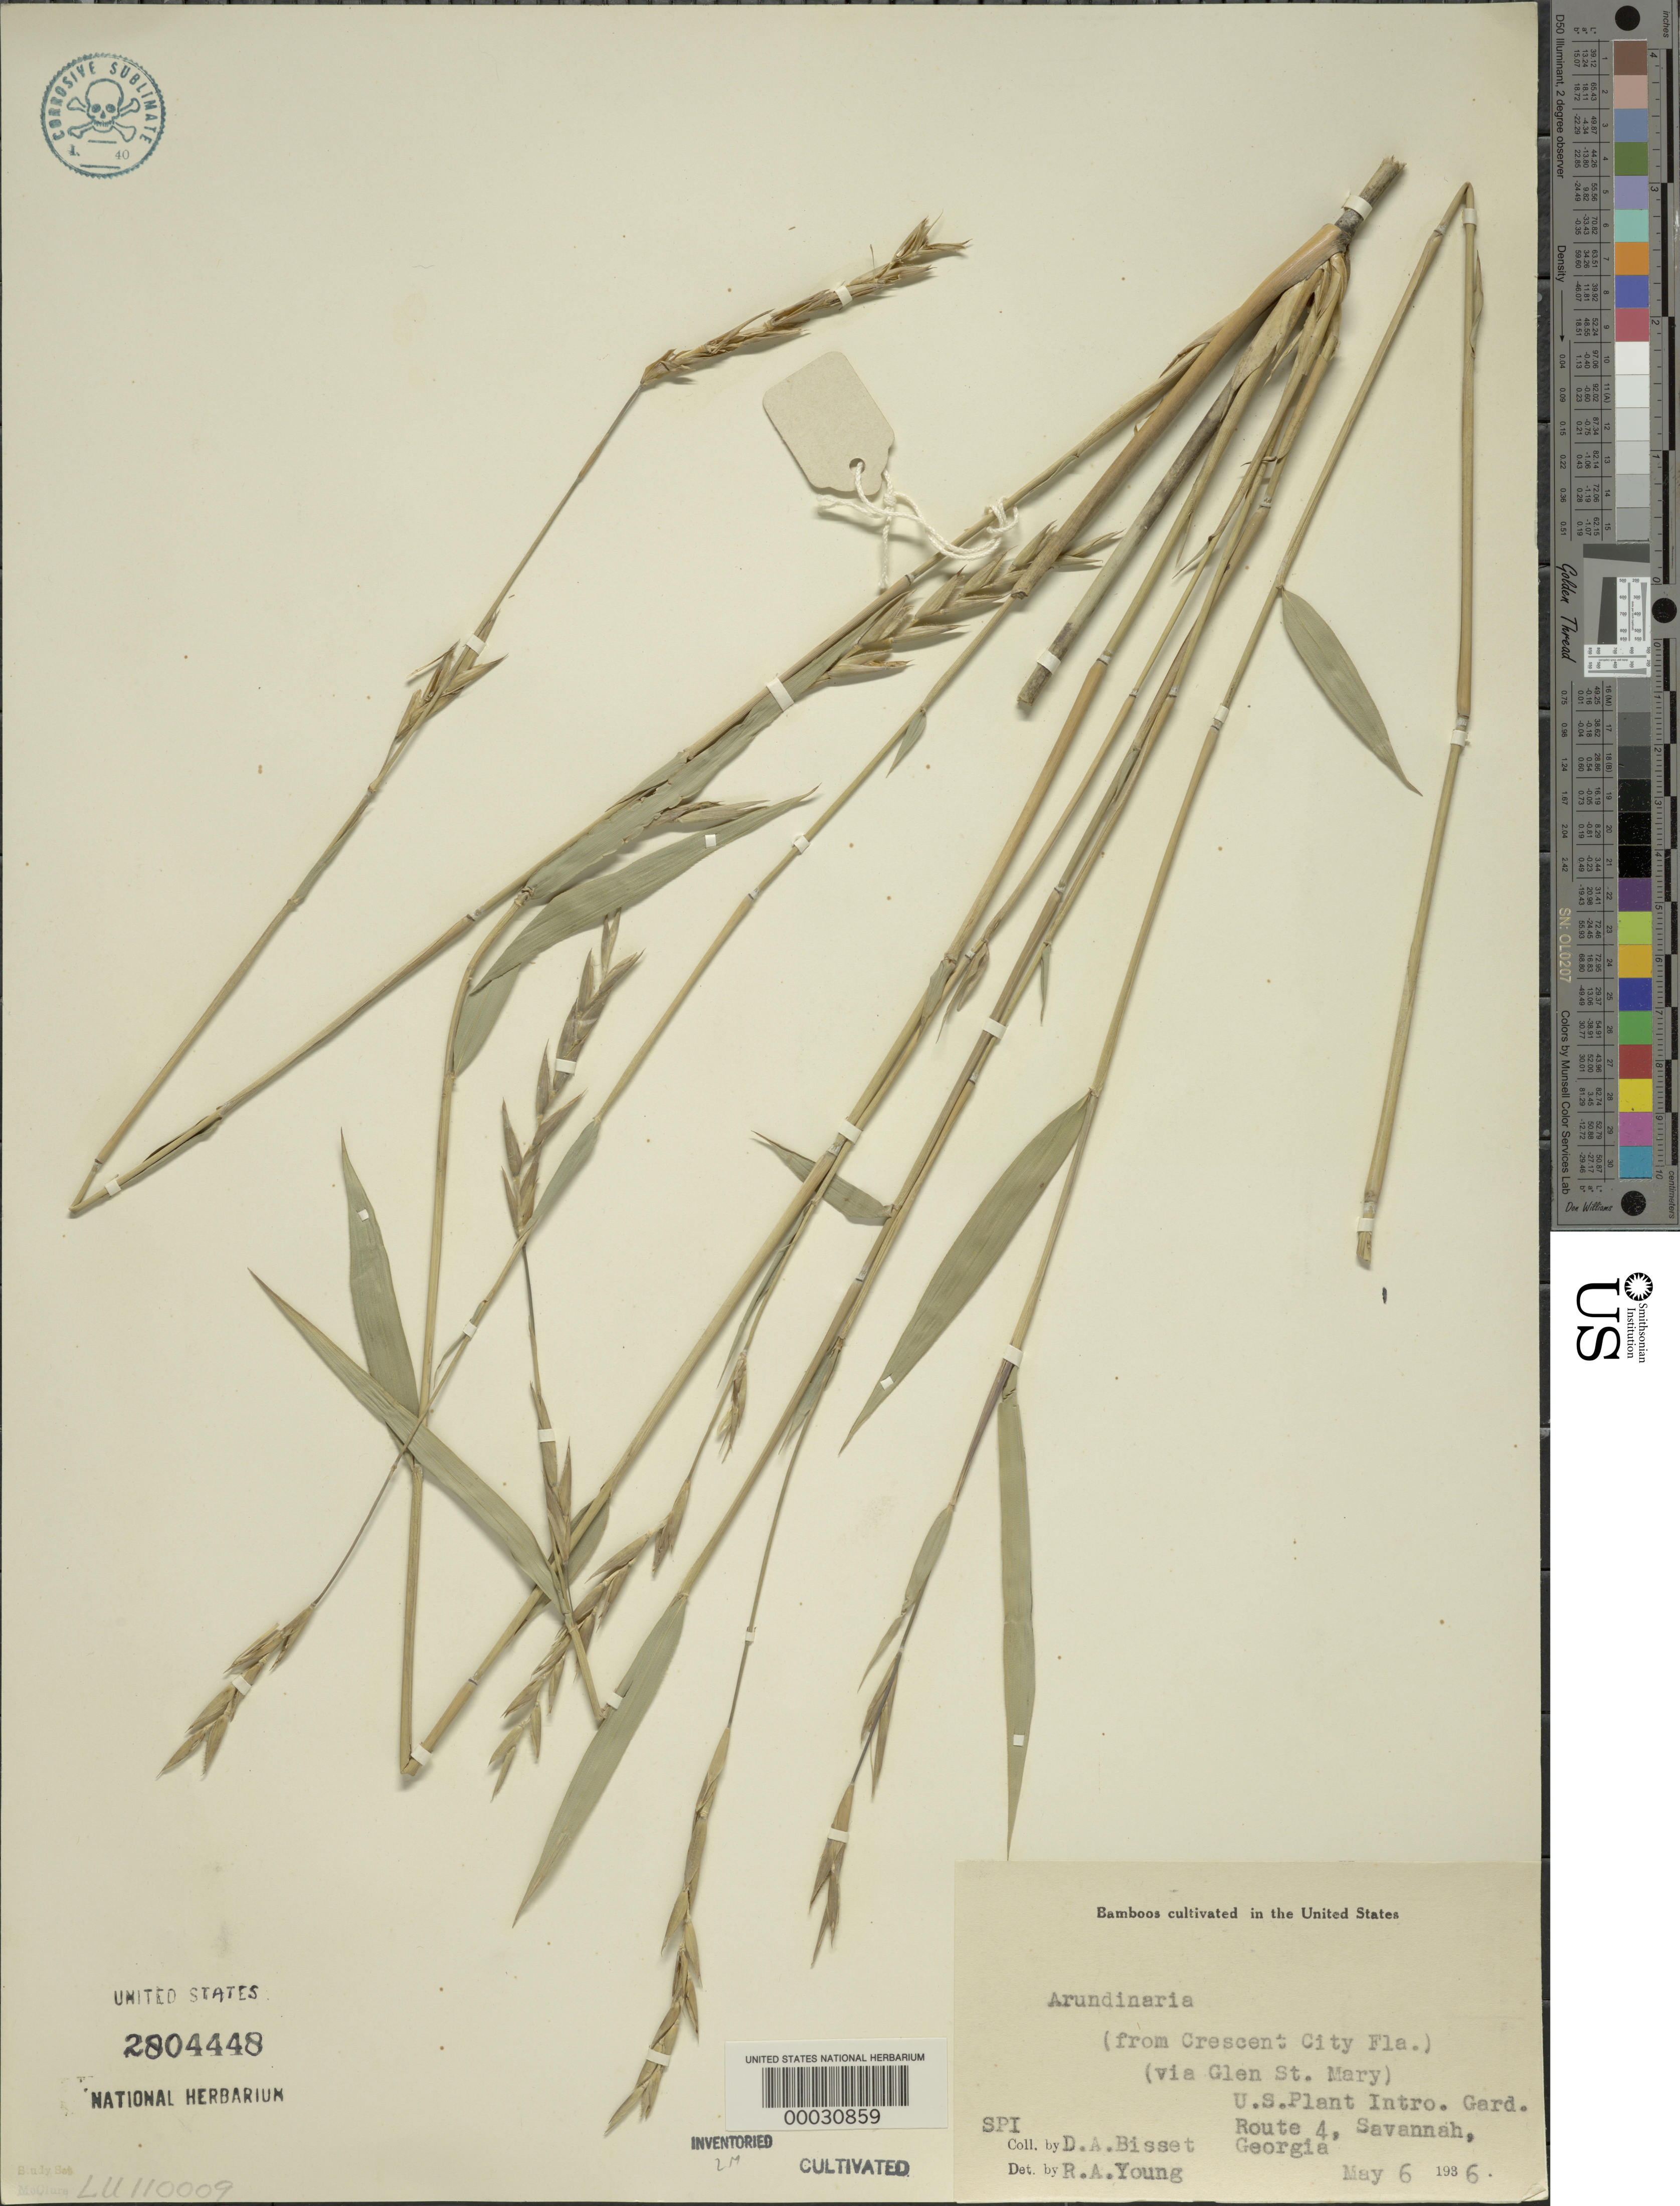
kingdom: Plantae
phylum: Tracheophyta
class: Liliopsida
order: Poales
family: Poaceae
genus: Arundinaria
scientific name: Arundinaria sp.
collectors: D. Bisset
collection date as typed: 06 May 1936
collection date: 1936-05-06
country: United States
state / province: Georgia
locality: Savannah, u.s. plant intro. garden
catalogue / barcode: US 2804448